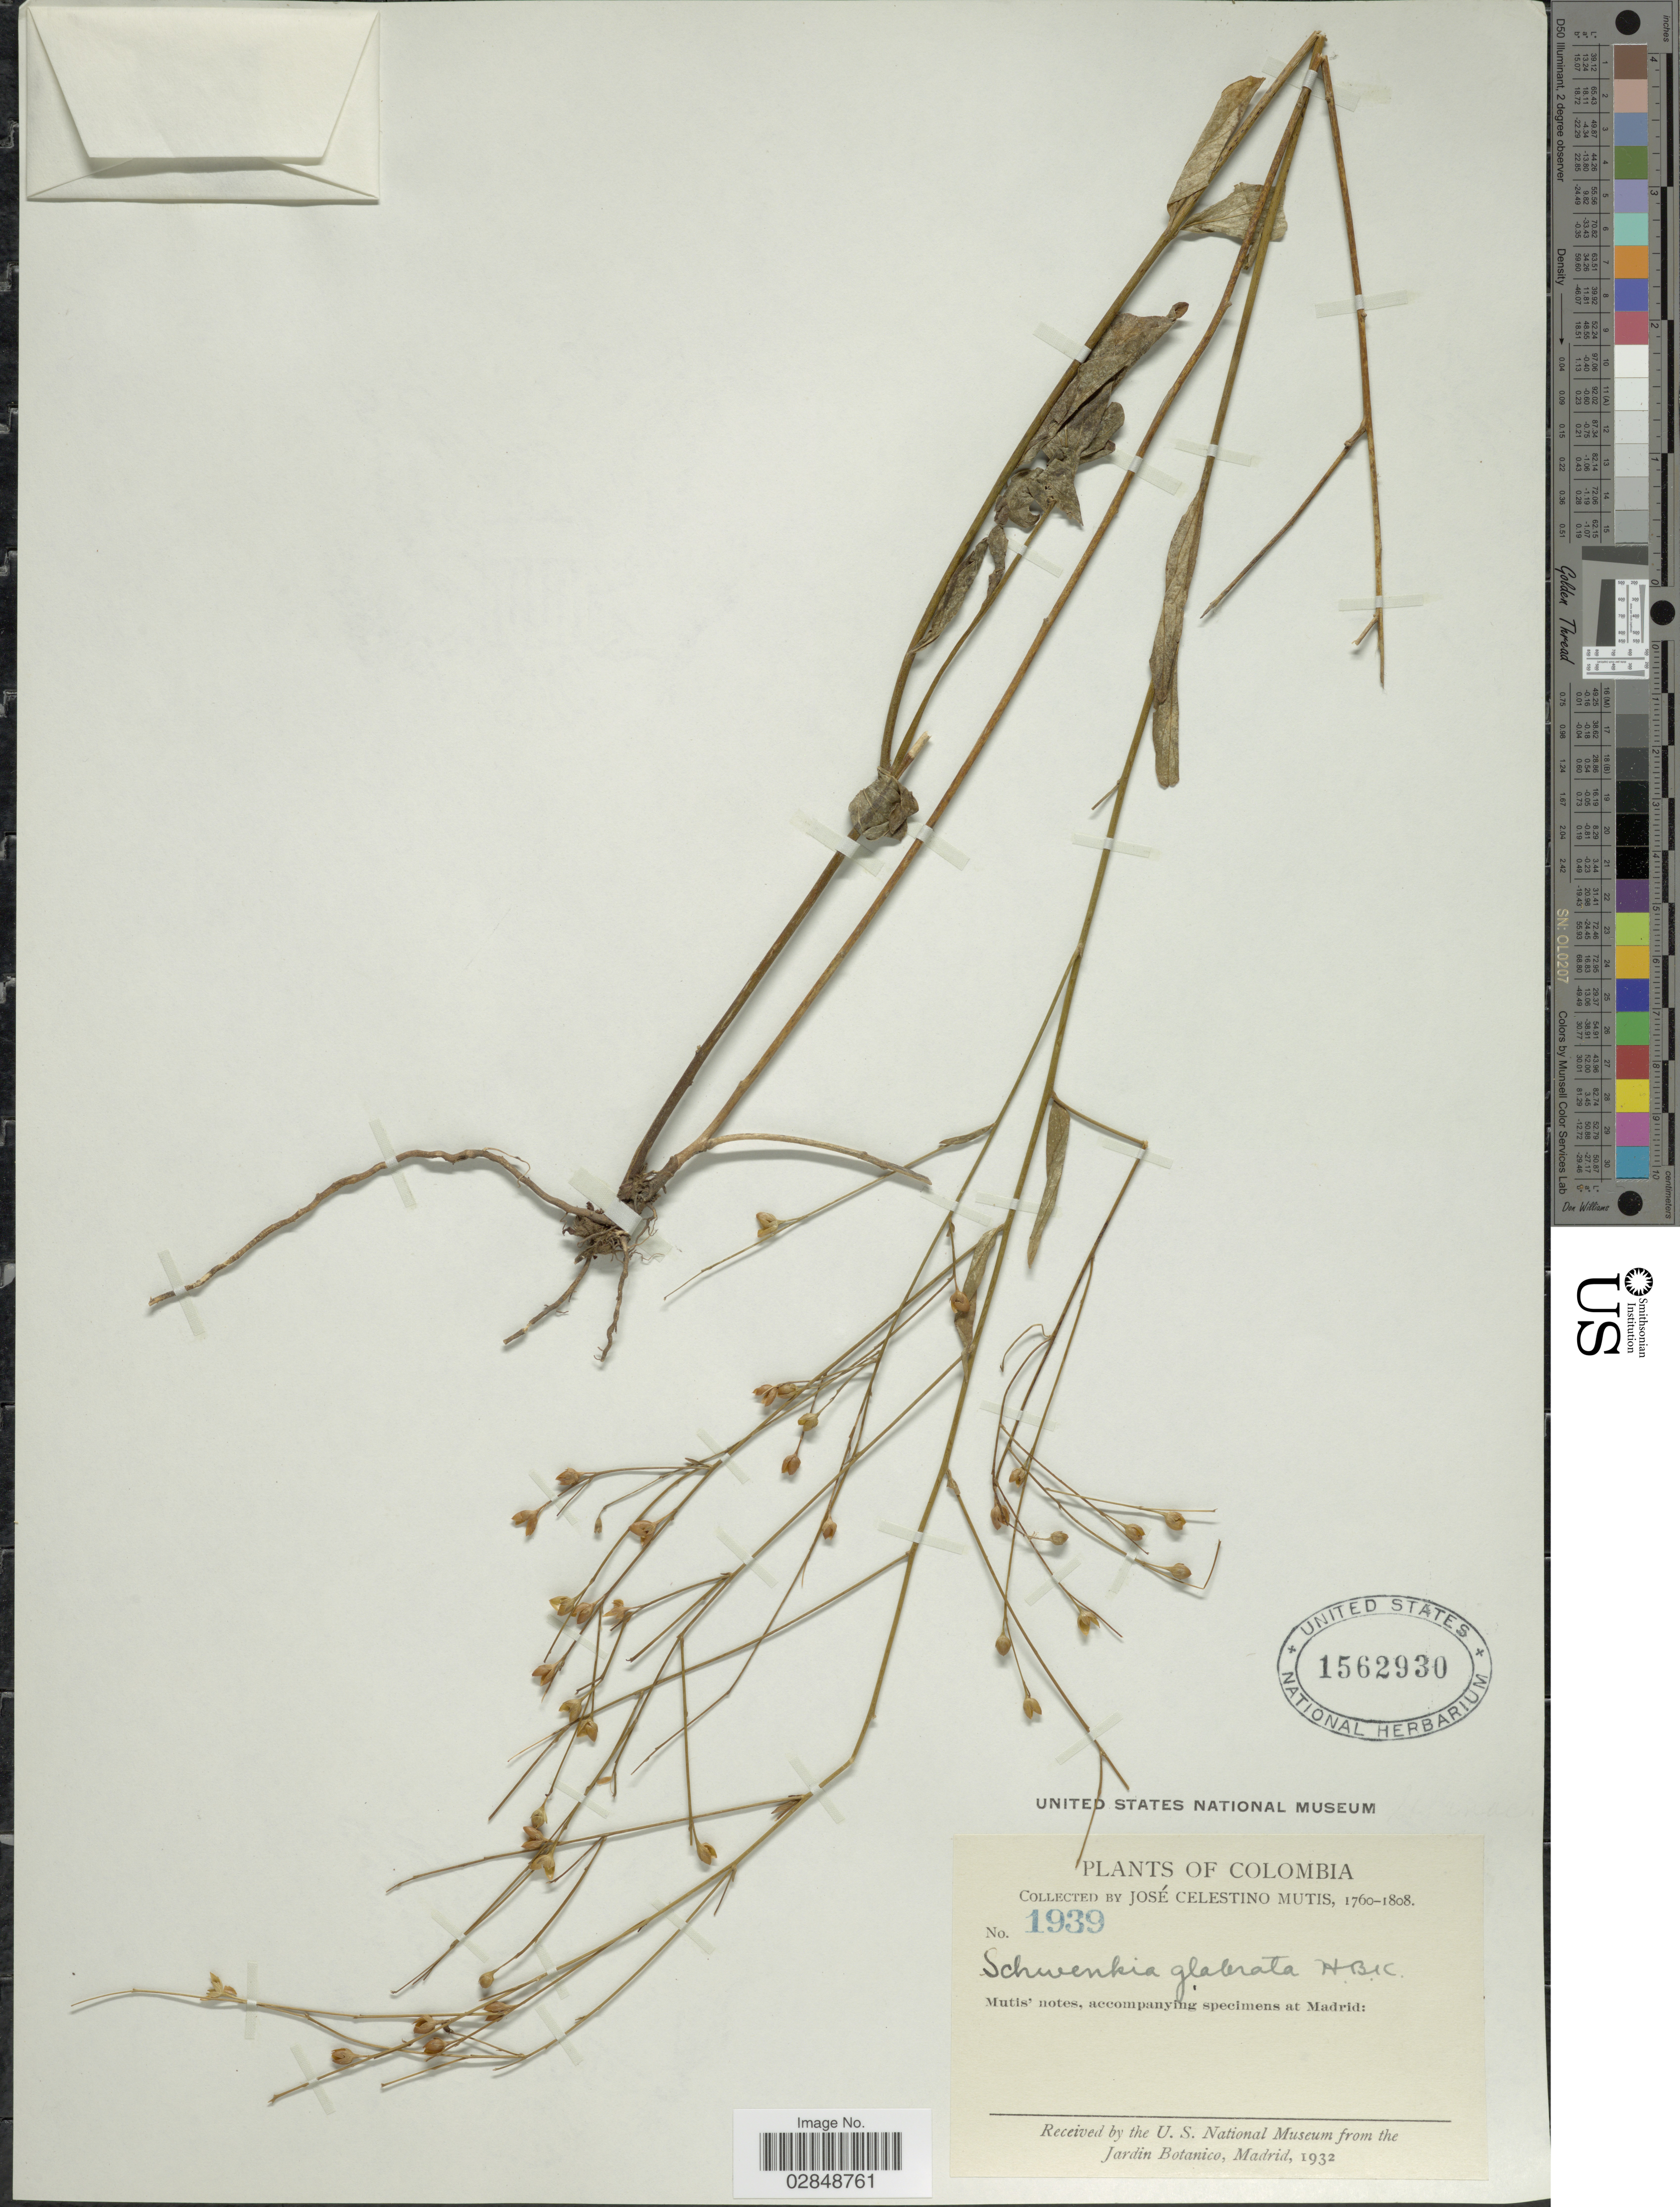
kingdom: Plantae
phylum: Tracheophyta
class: Magnoliopsida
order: Solanales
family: Solanaceae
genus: Schwenckia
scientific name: Schwenckia glabrata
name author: Kunth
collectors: J. C. B. Mutis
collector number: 1939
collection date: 1760/1808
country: Colombia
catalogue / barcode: US 1562930